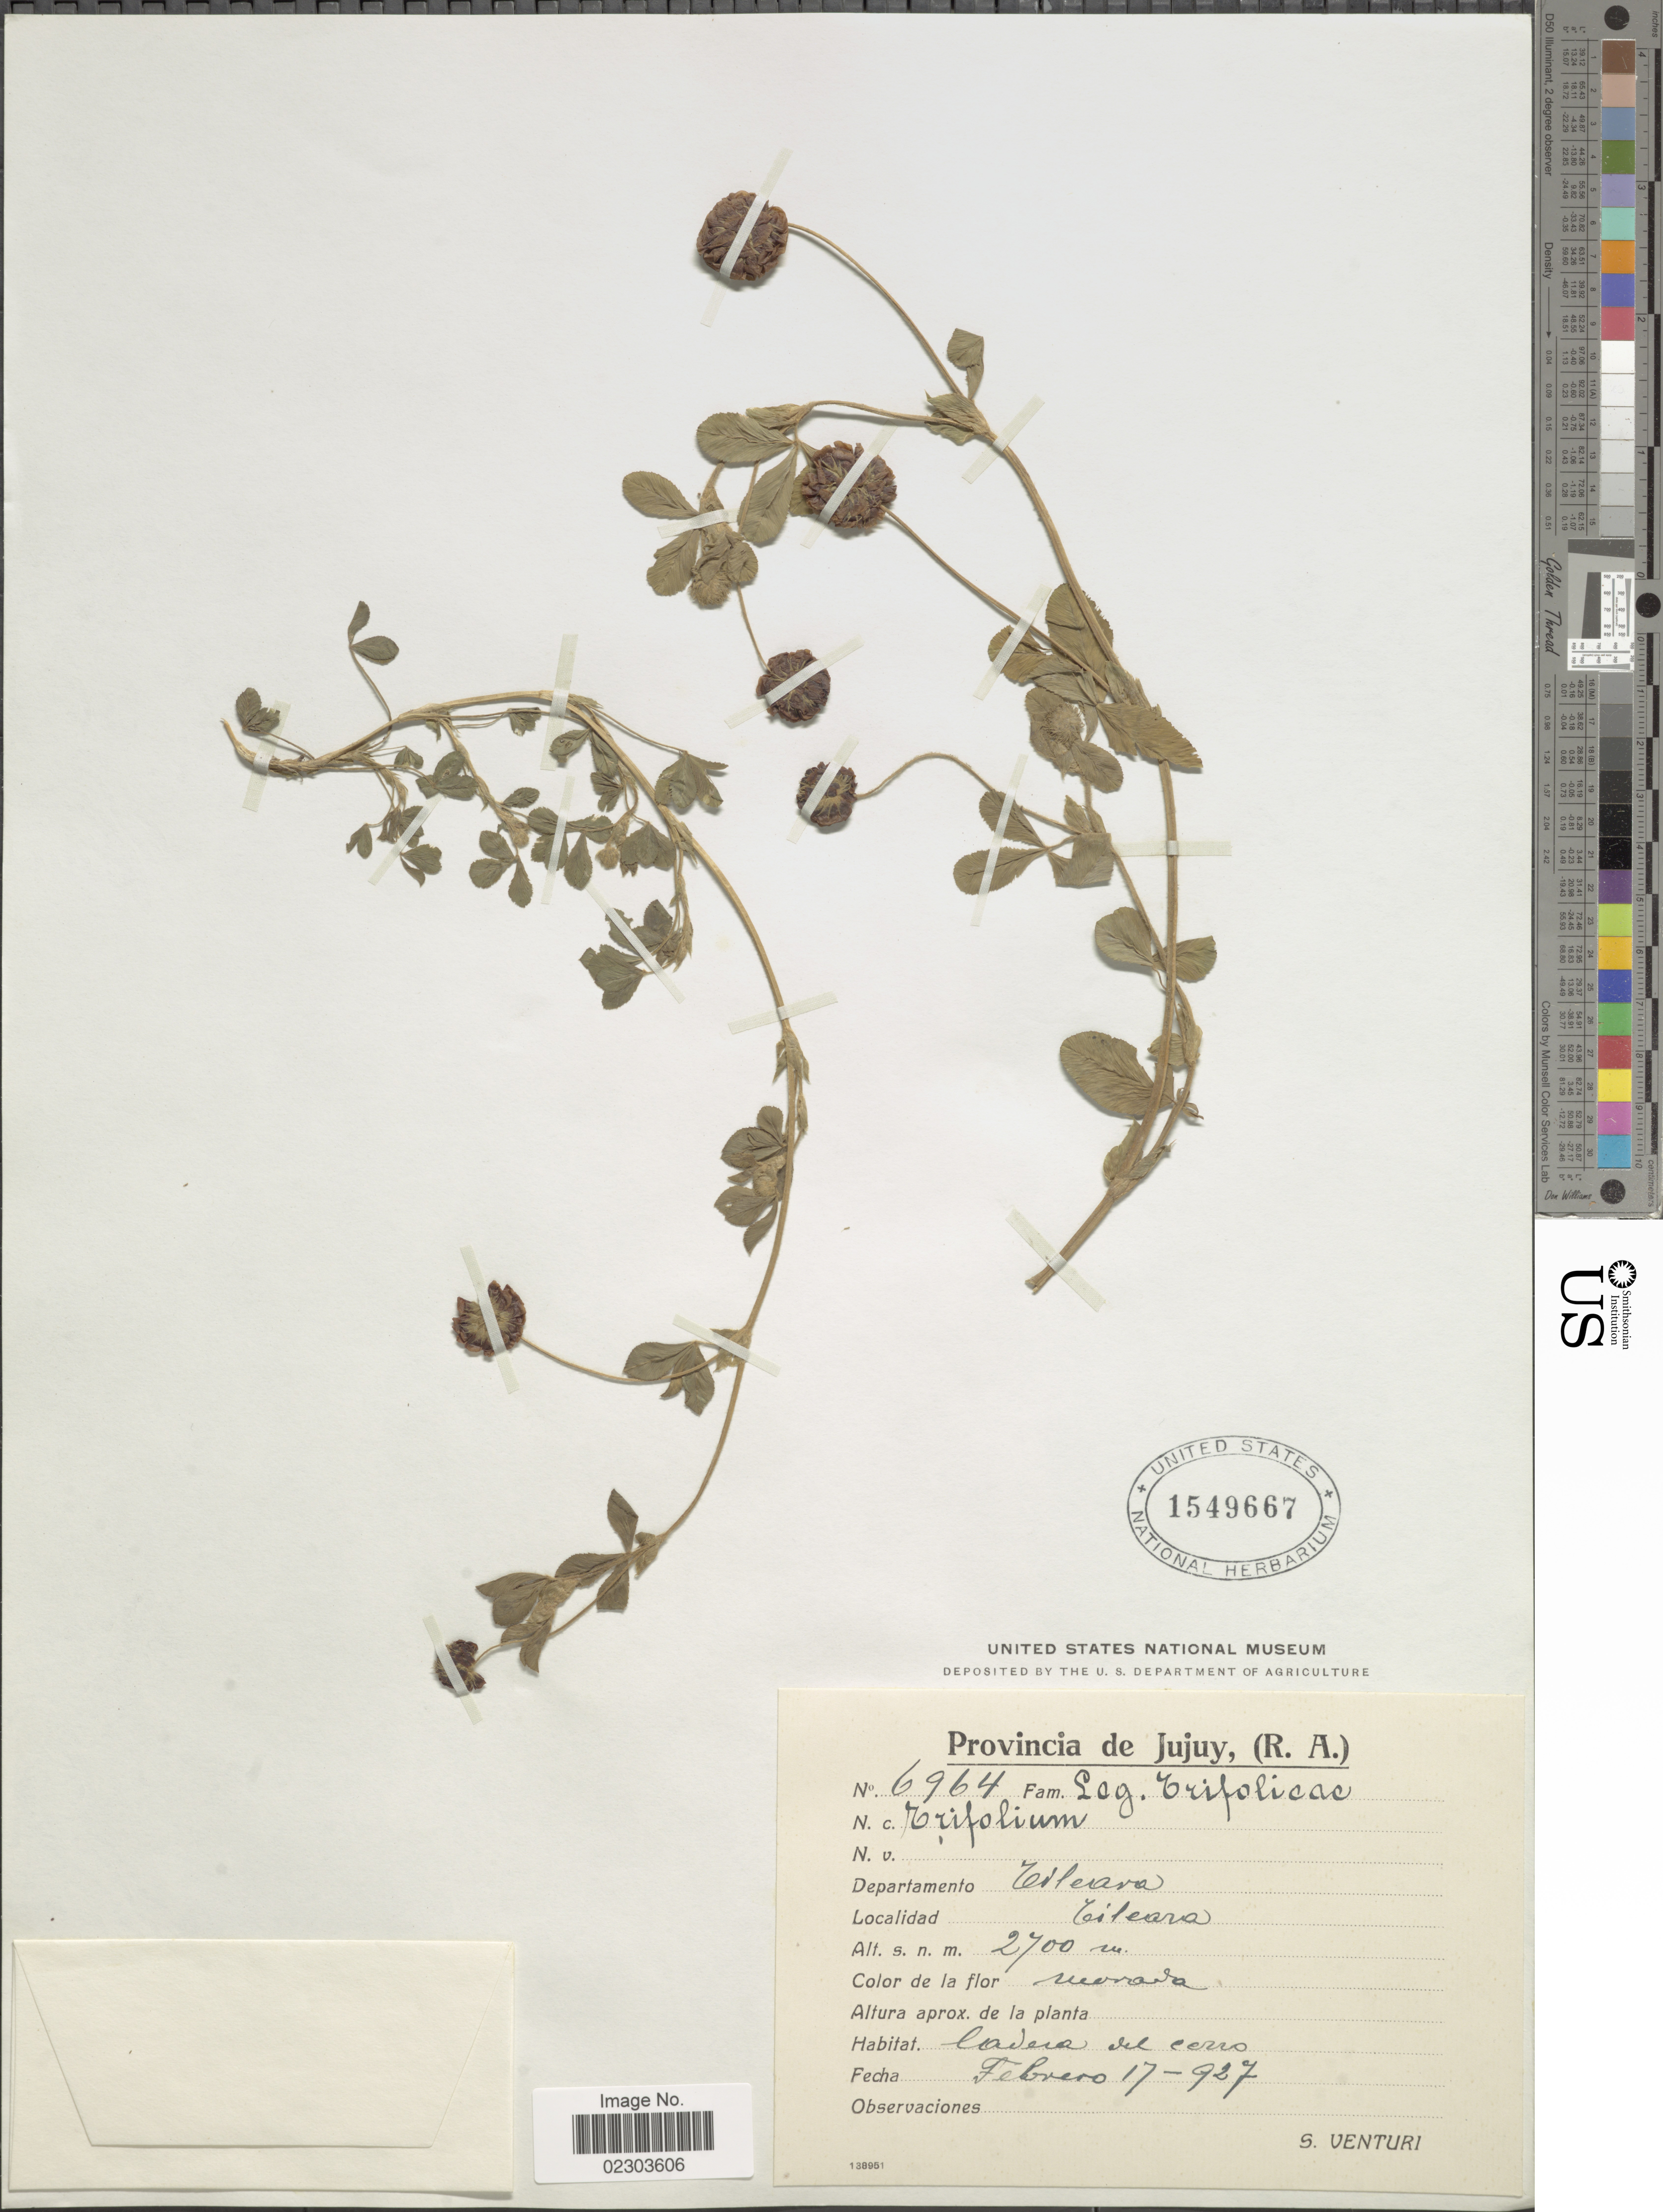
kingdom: Plantae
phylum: Tracheophyta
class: Magnoliopsida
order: Fabales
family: Fabaceae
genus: Trifolium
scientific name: Trifolium sp.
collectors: S. Venturi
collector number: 6964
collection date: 1927-02-17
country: Argentina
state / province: Jujuy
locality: (R.A.), Departamento Tilcara, Tilcara, ruevrada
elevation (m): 2700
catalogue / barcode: US 1549667